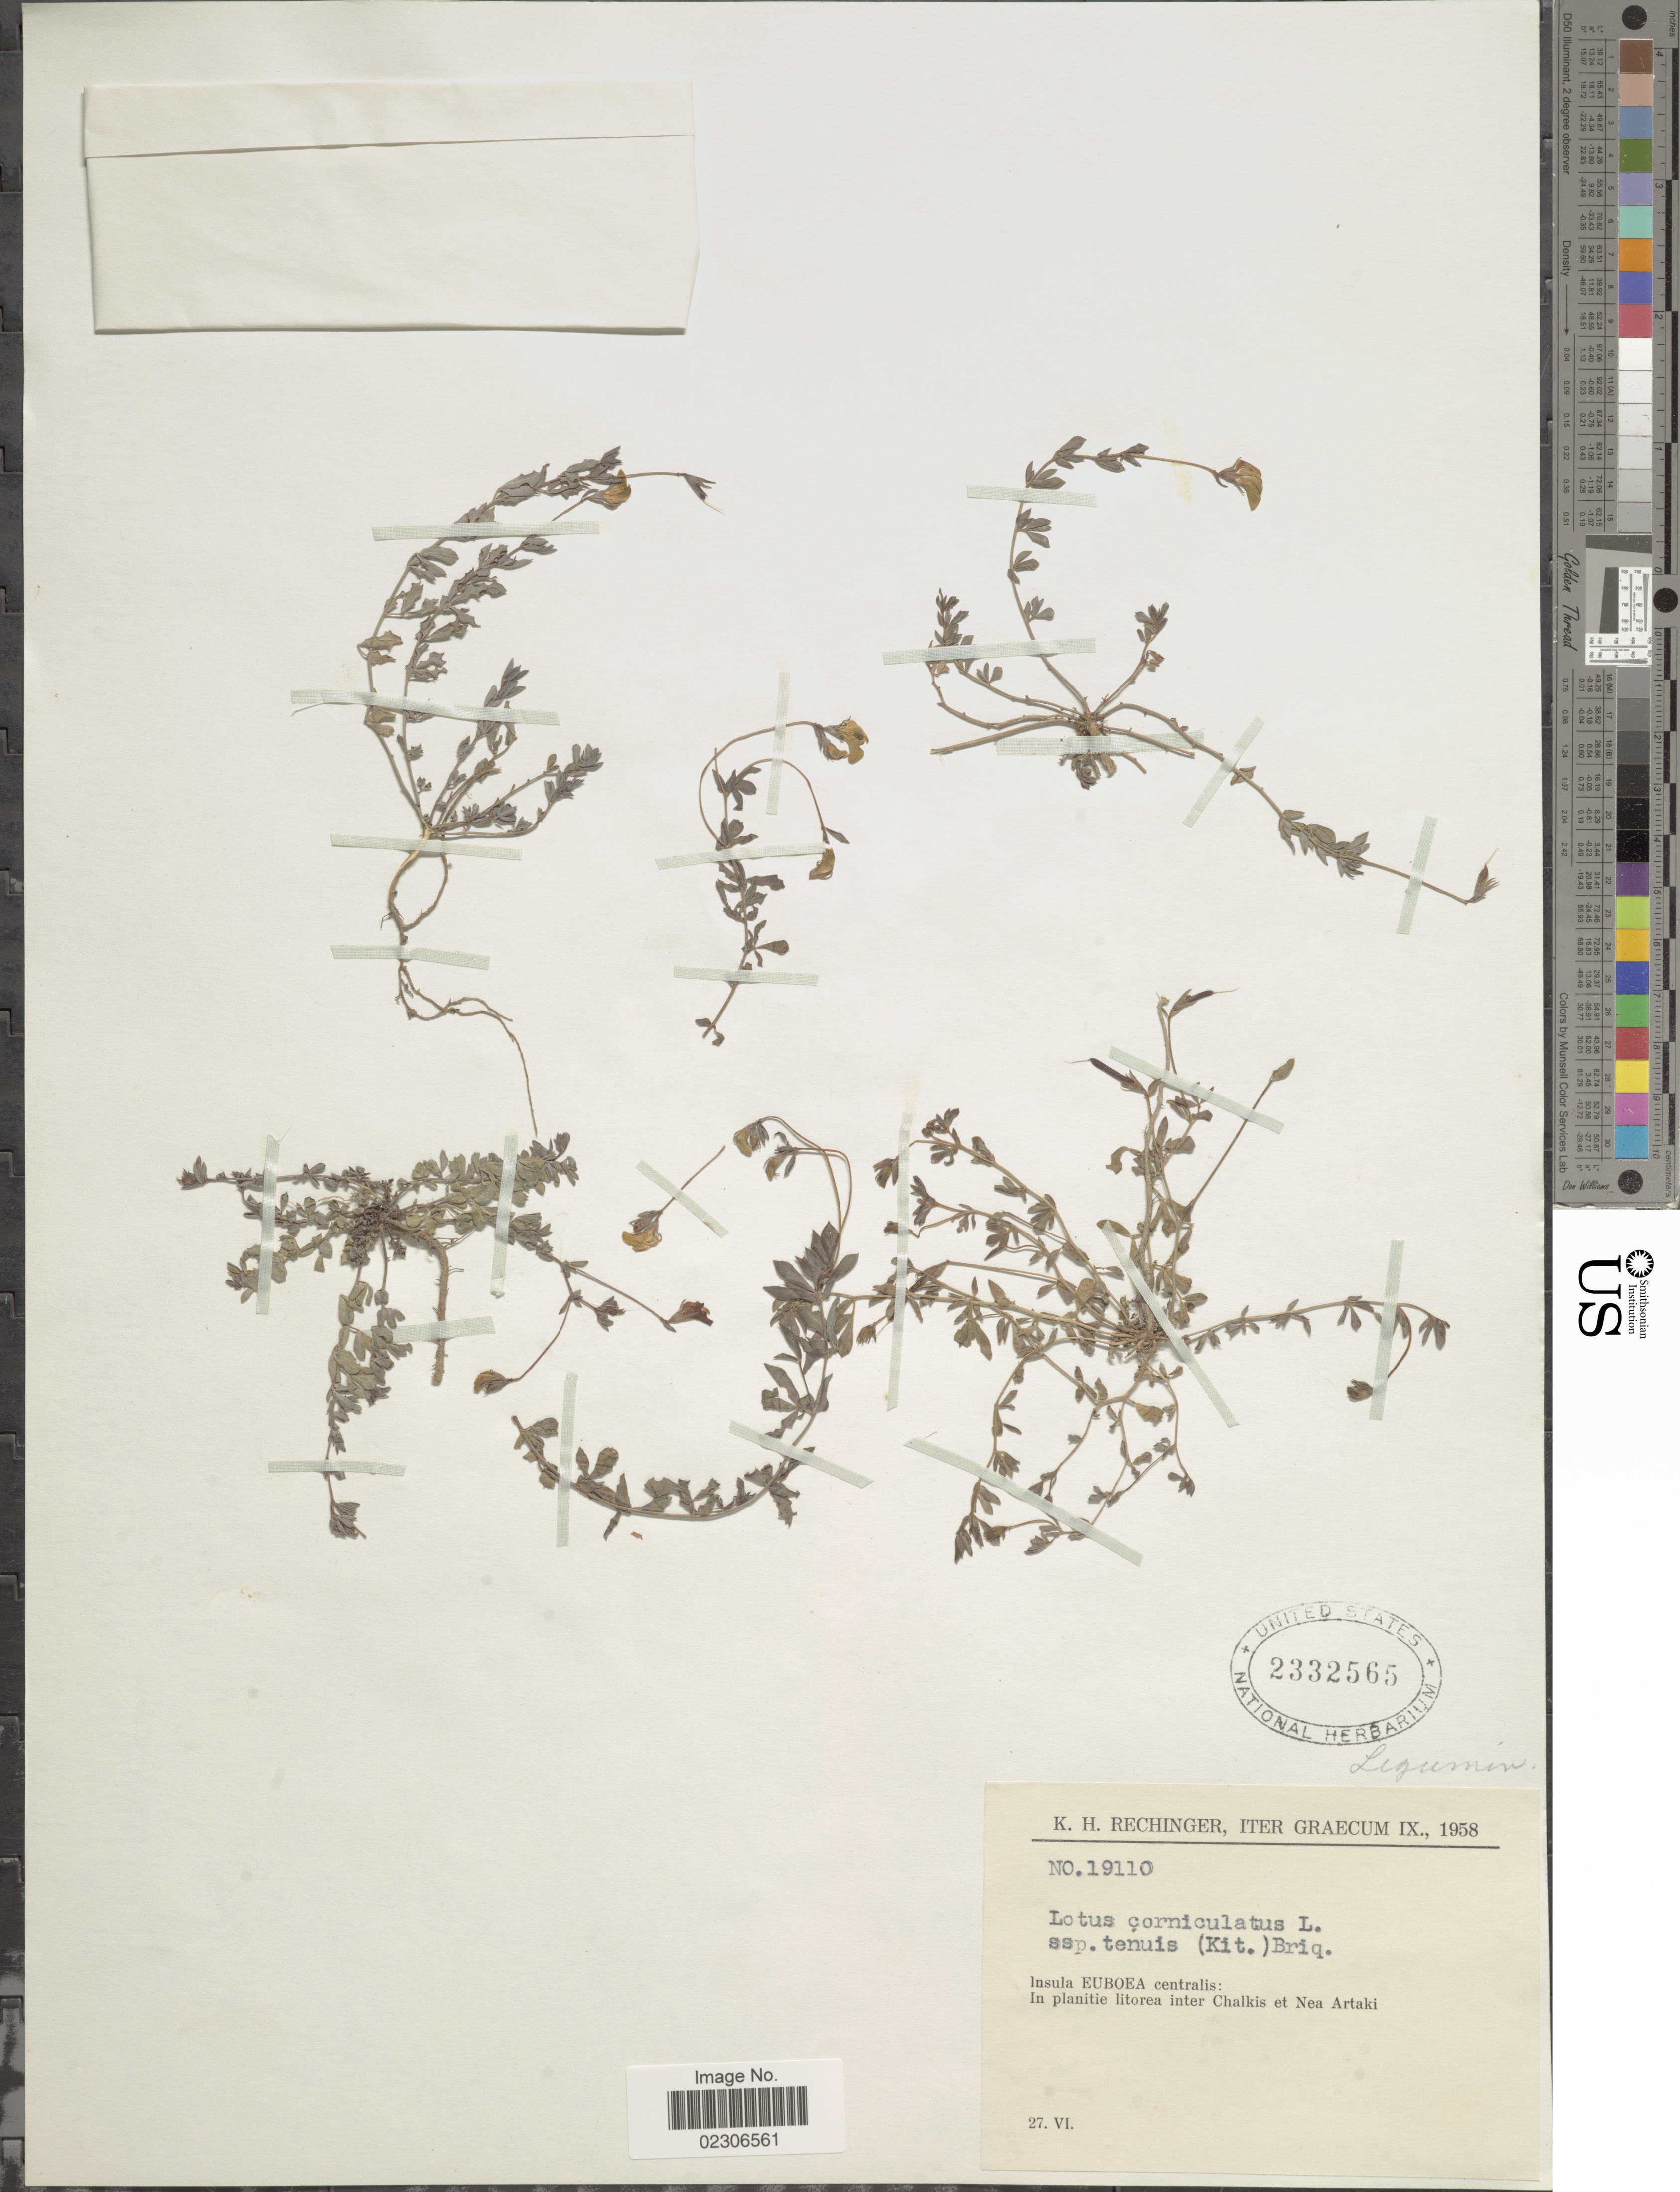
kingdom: Plantae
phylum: Tracheophyta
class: Magnoliopsida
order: Fabales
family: Fabaceae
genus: Lotus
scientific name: Lotus corniculatus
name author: L.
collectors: K. H. Rechinger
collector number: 19110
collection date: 1958-06-27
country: Greece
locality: Insula Euboea centralis: In planitie litorea inter Chalkis et Nea Artaki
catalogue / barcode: US 2332565